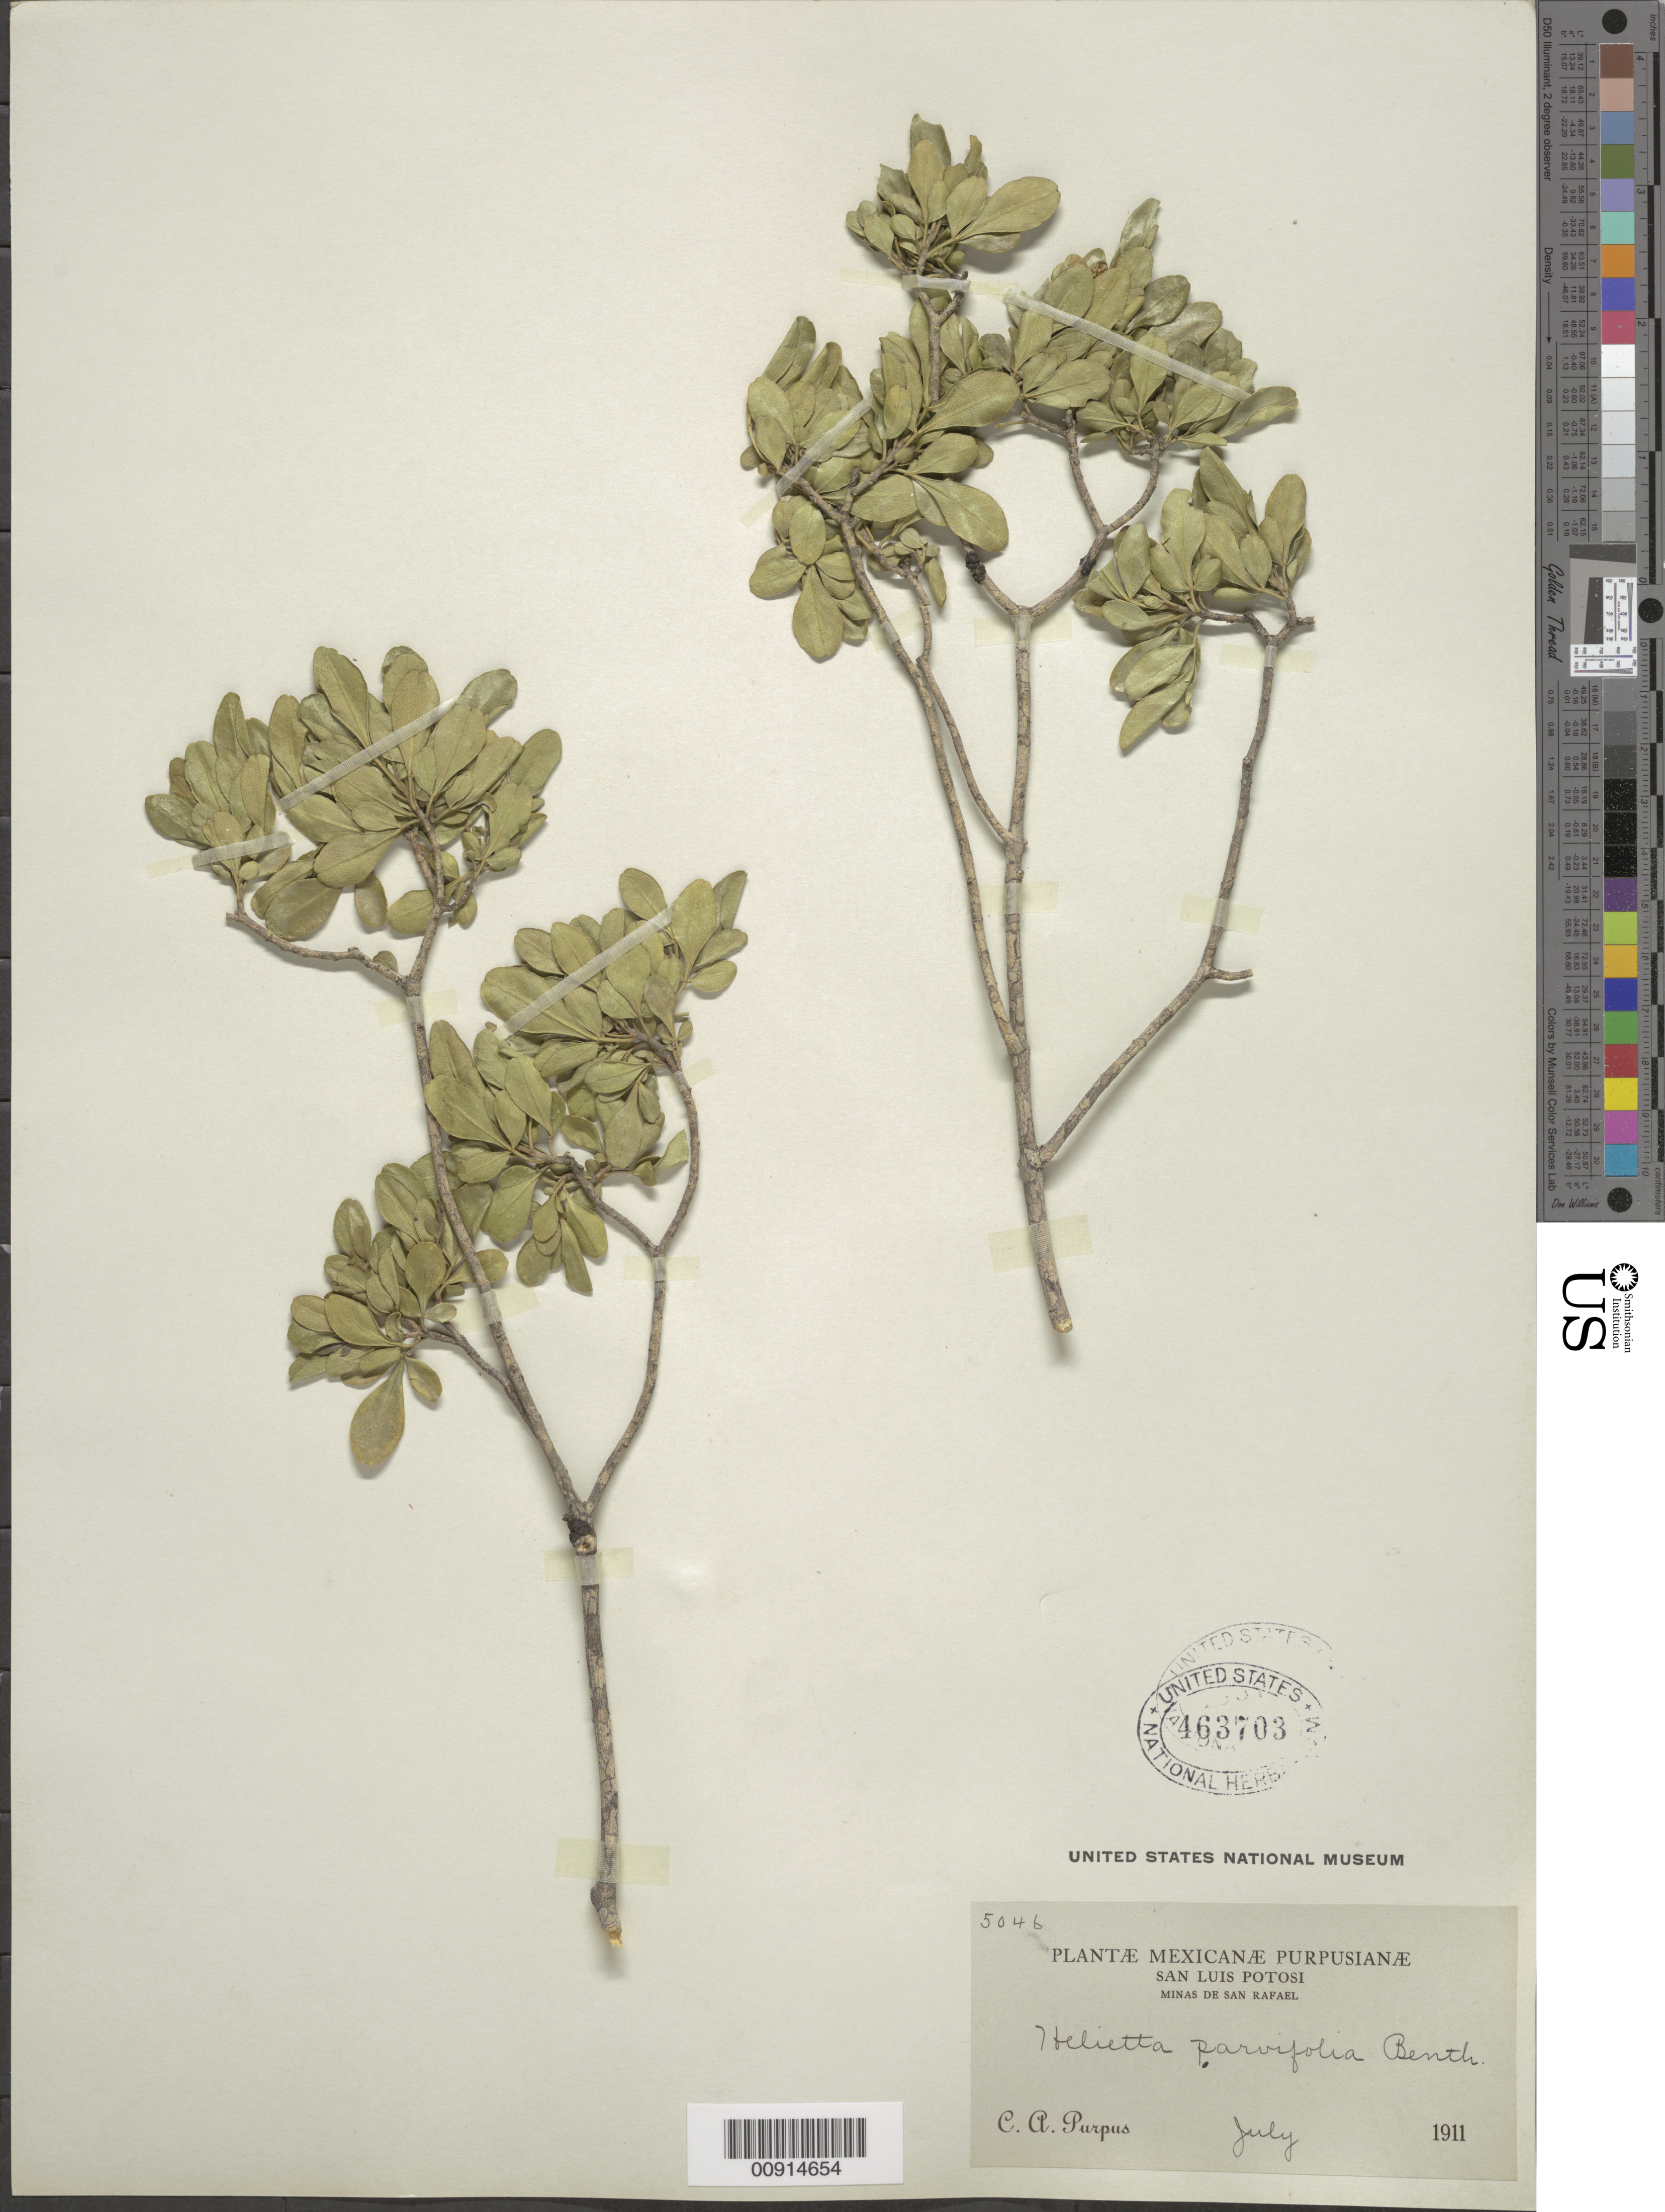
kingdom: Plantae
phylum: Tracheophyta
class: Magnoliopsida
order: Sapindales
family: Rutaceae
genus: Helietta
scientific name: Helietta parvifolia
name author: (A. Gray ex Hemsl.) Benth.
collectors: C. A. Purpus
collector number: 5046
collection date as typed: Jul 1911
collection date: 1911-07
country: Mexico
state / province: San Luis Potosí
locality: San Luis Potosí: Minas de San Rafael.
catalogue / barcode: US 463703